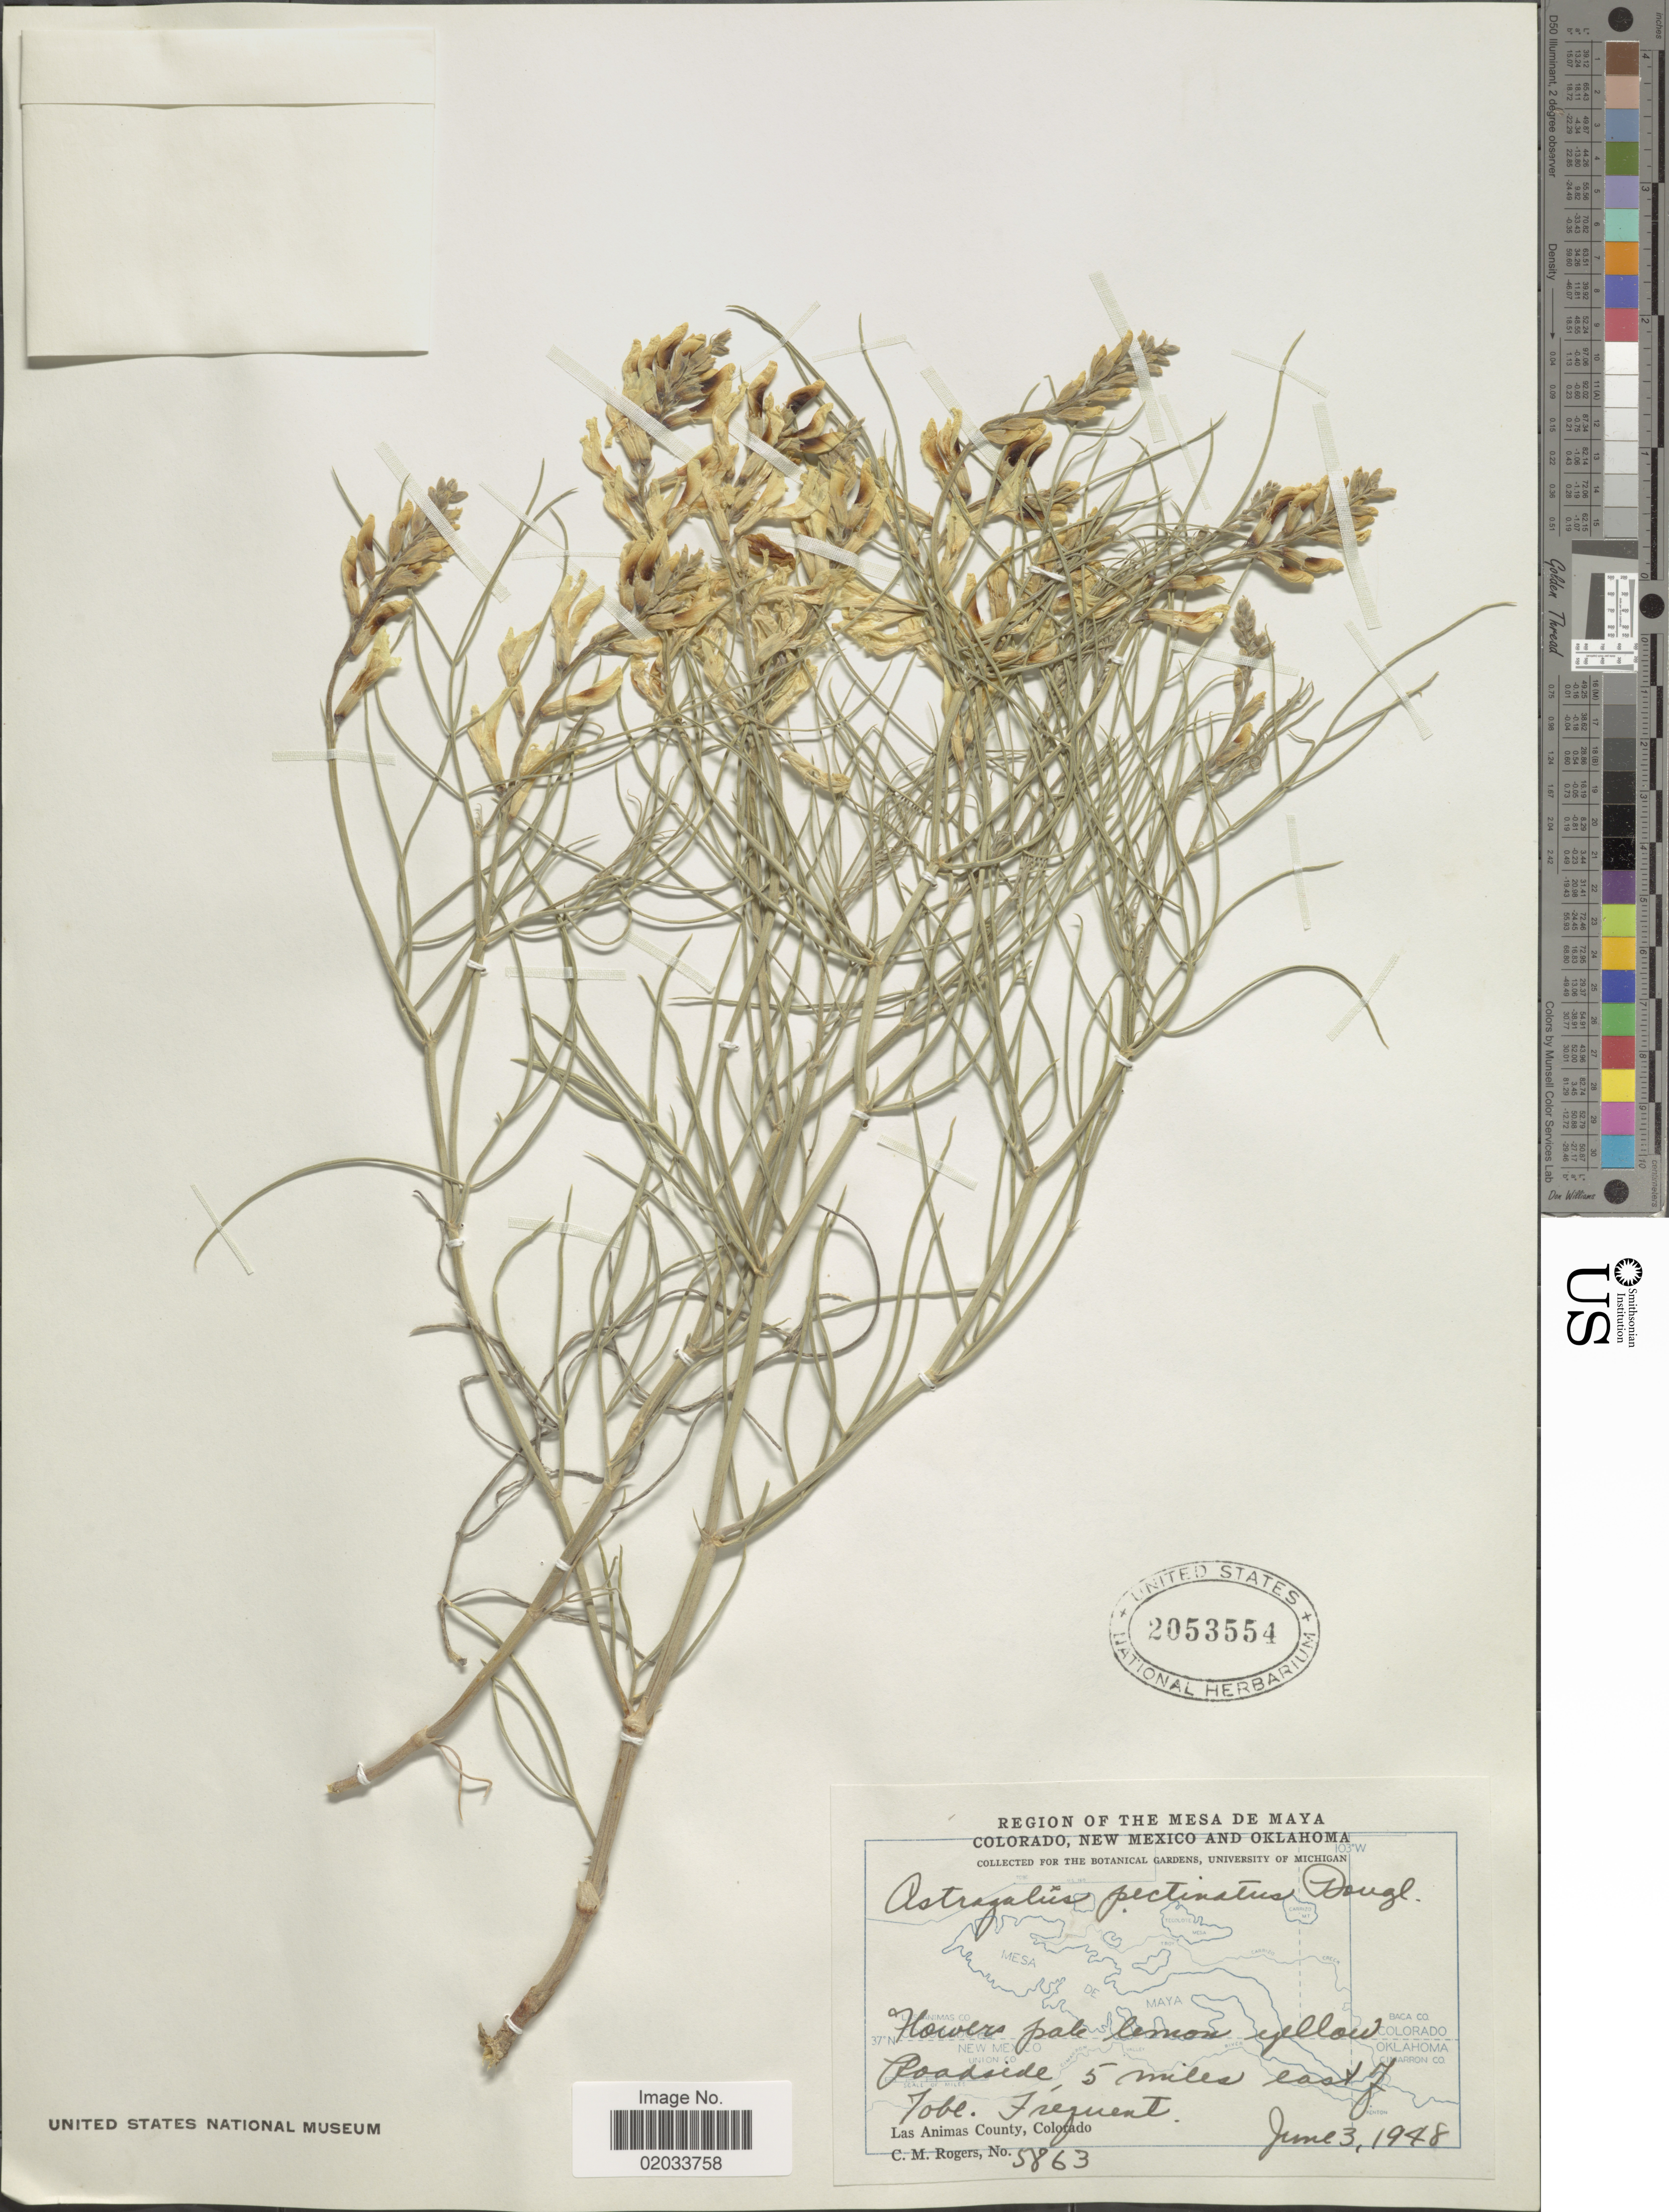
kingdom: Plantae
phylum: Tracheophyta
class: Magnoliopsida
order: Fabales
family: Fabaceae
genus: Astragalus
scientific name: Astragalus pectinatus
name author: (Hook.) G. Don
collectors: C. M. Rogers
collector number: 5863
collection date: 1948-06-03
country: United States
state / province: Colorado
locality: Region of the Mesa de Maya Colorado, New Mexico and Oklahoma, Roadside, 5 miles east of Jobe, Las Animas County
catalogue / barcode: US 2053554